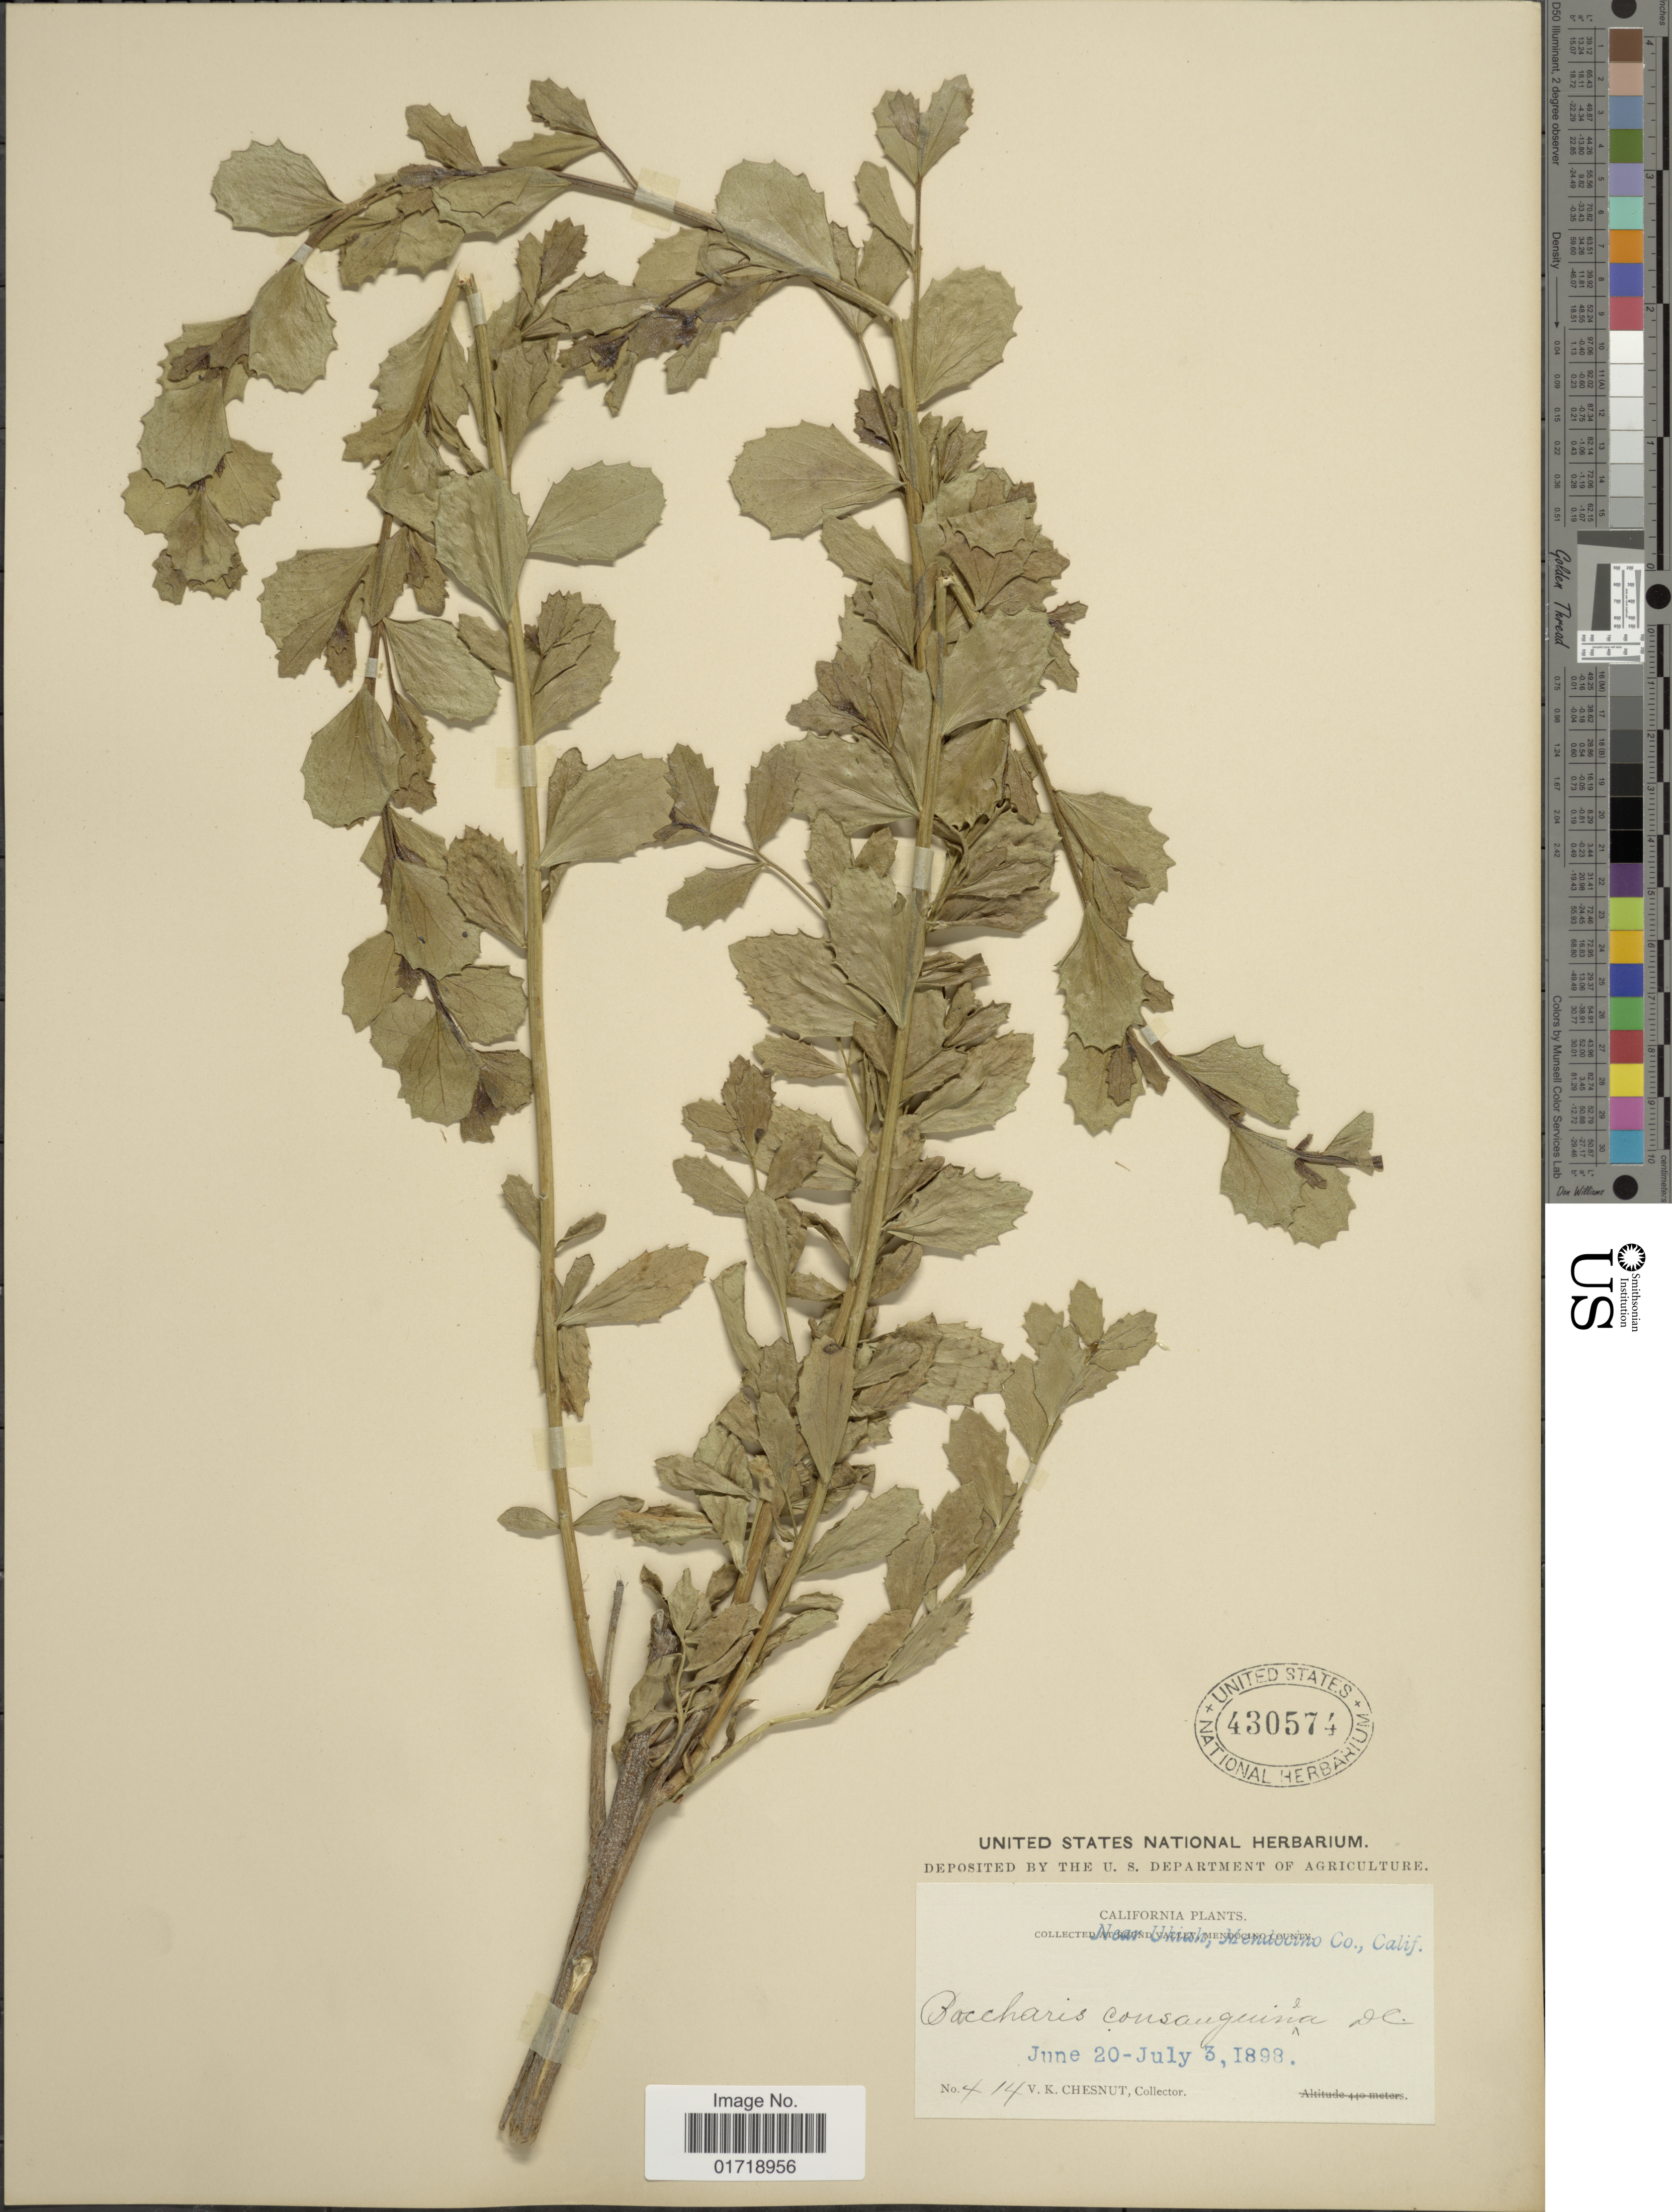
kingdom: Plantae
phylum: Tracheophyta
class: Magnoliopsida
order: Asterales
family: Asteraceae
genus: Baccharis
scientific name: Baccharis pilularis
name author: DC.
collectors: V. Chesnut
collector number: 414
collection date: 1898-06-20/1898-07-03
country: United States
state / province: California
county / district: Mendocino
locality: Near Ukielo, Mendocino Co.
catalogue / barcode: US 430574